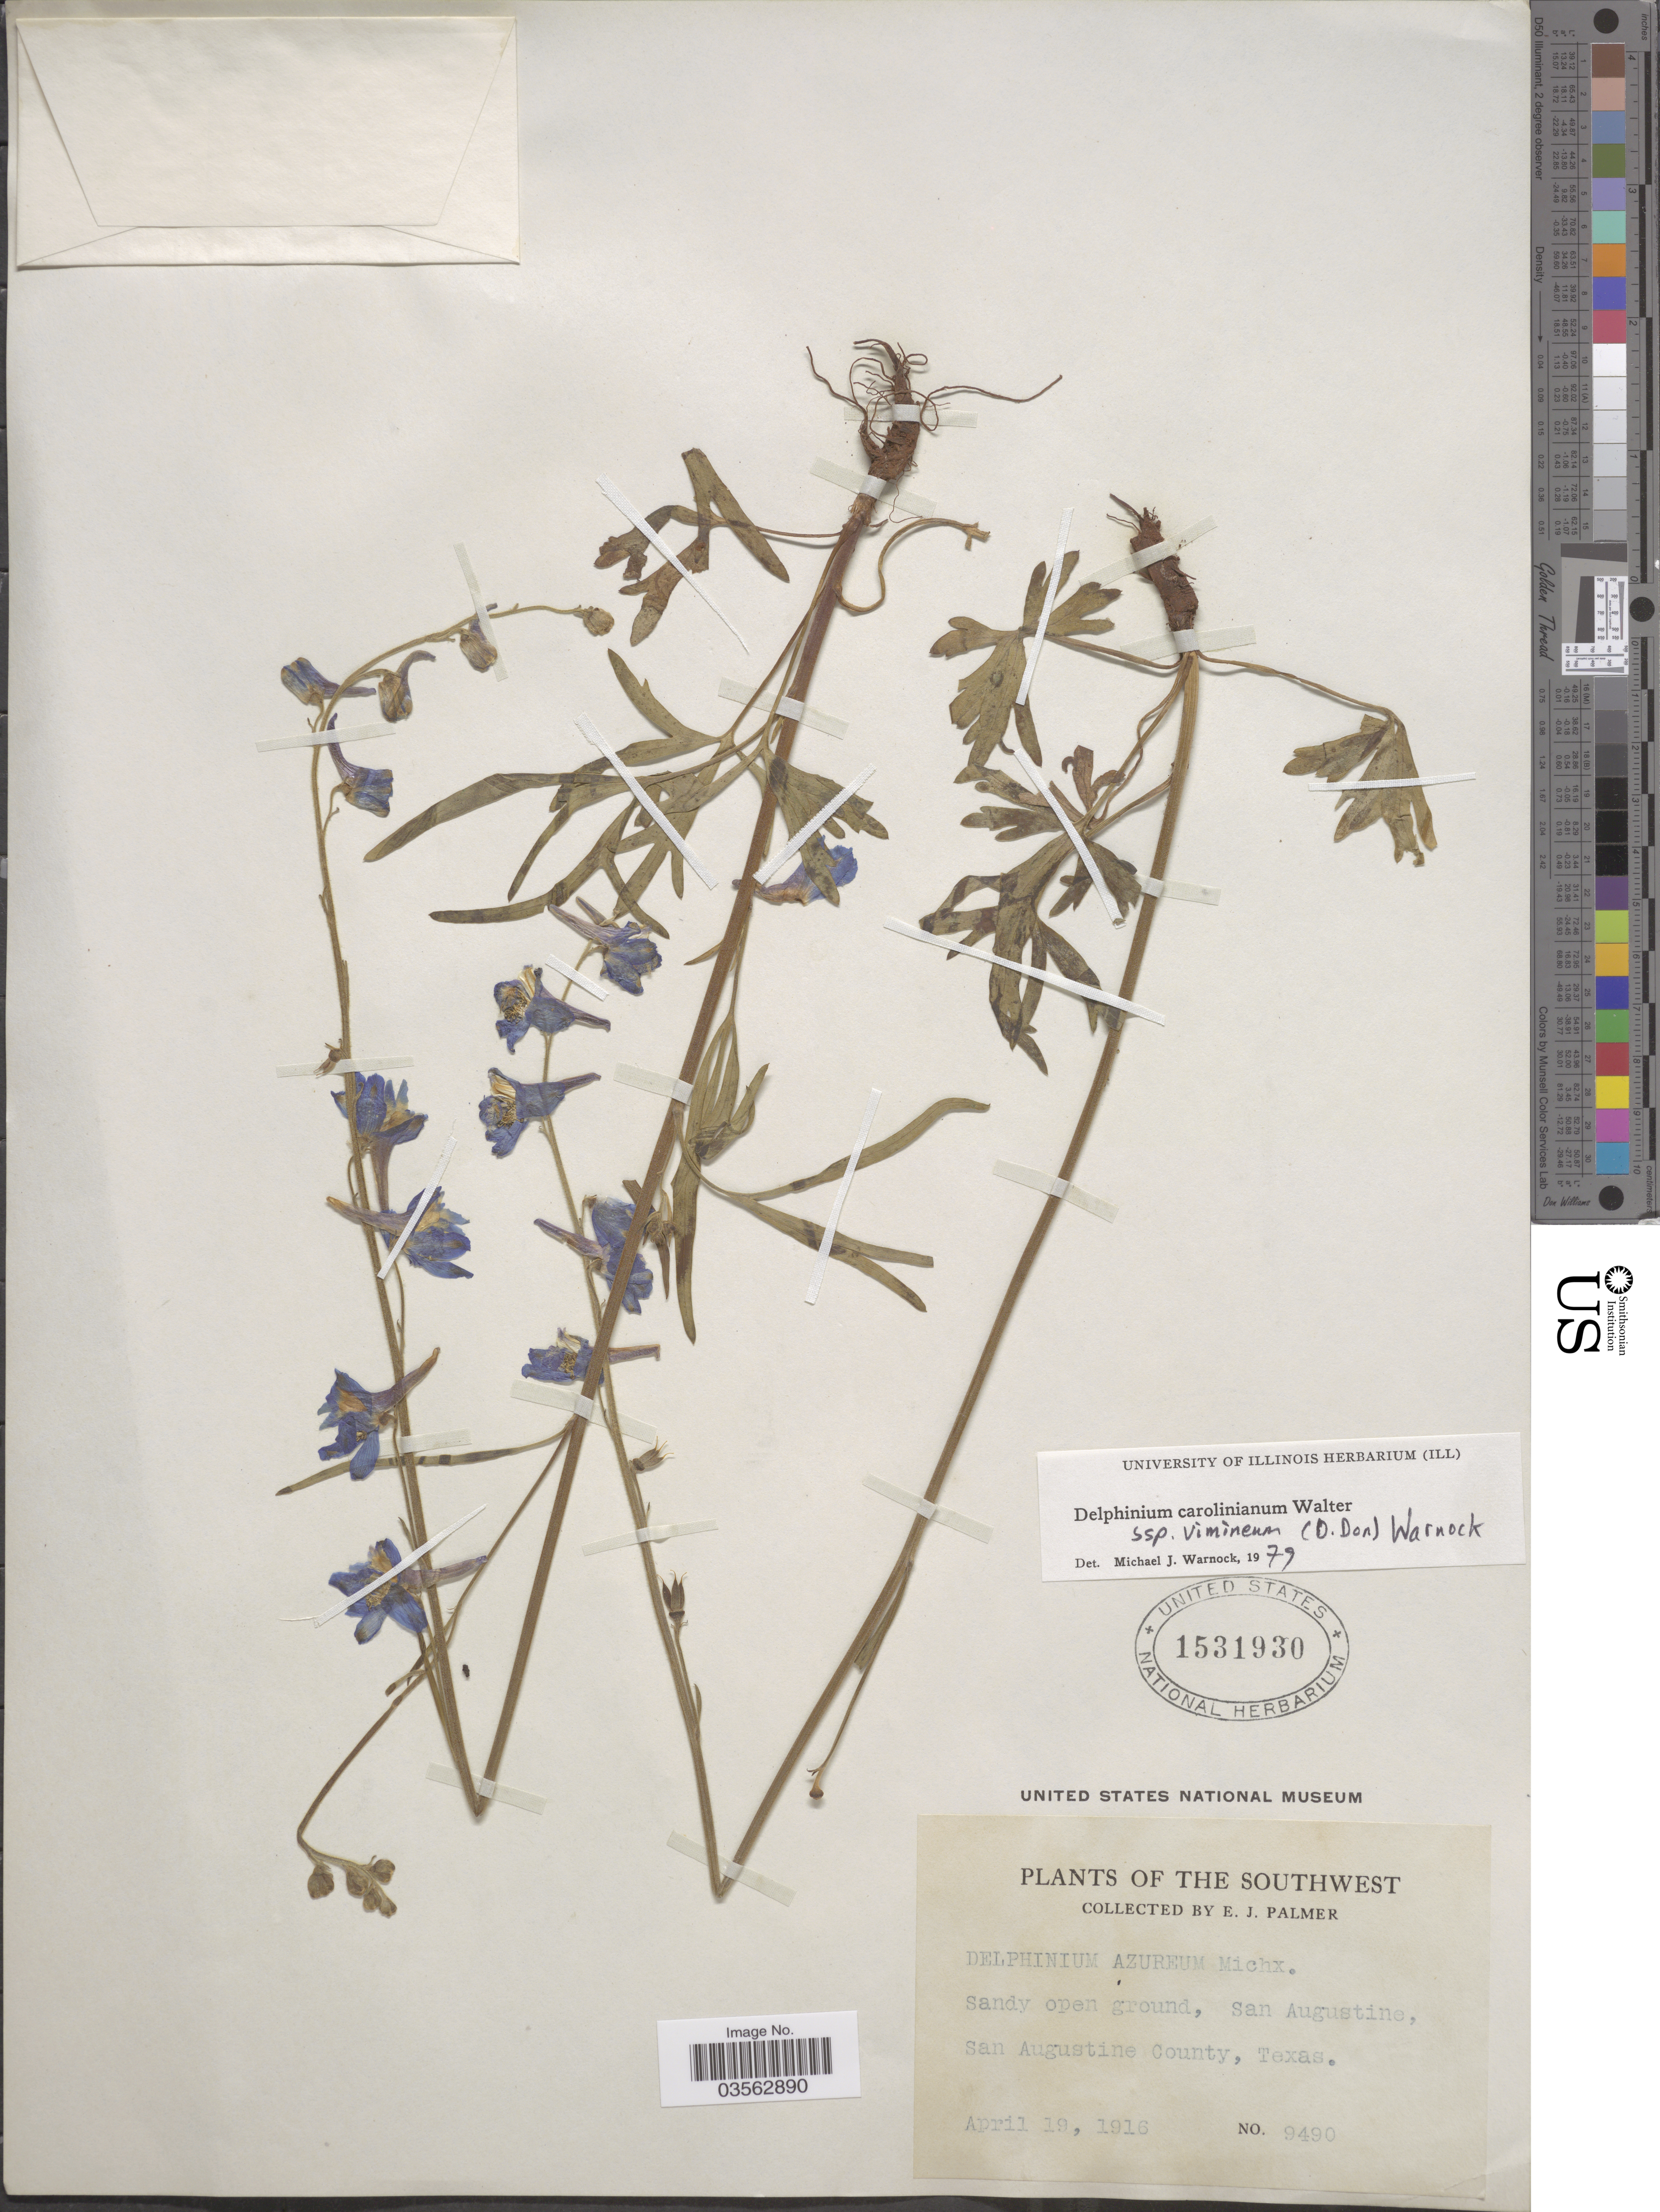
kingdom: Plantae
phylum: Tracheophyta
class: Magnoliopsida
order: Ranunculales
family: Ranunculaceae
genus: Delphinium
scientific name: Delphinium carolinianum subsp. vimineum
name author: Walter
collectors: E. J. Palmer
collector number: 9490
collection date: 1916-04-19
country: United States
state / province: Texas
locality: The Southwest. San Augustine, San Augustine County.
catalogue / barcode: US 1531930